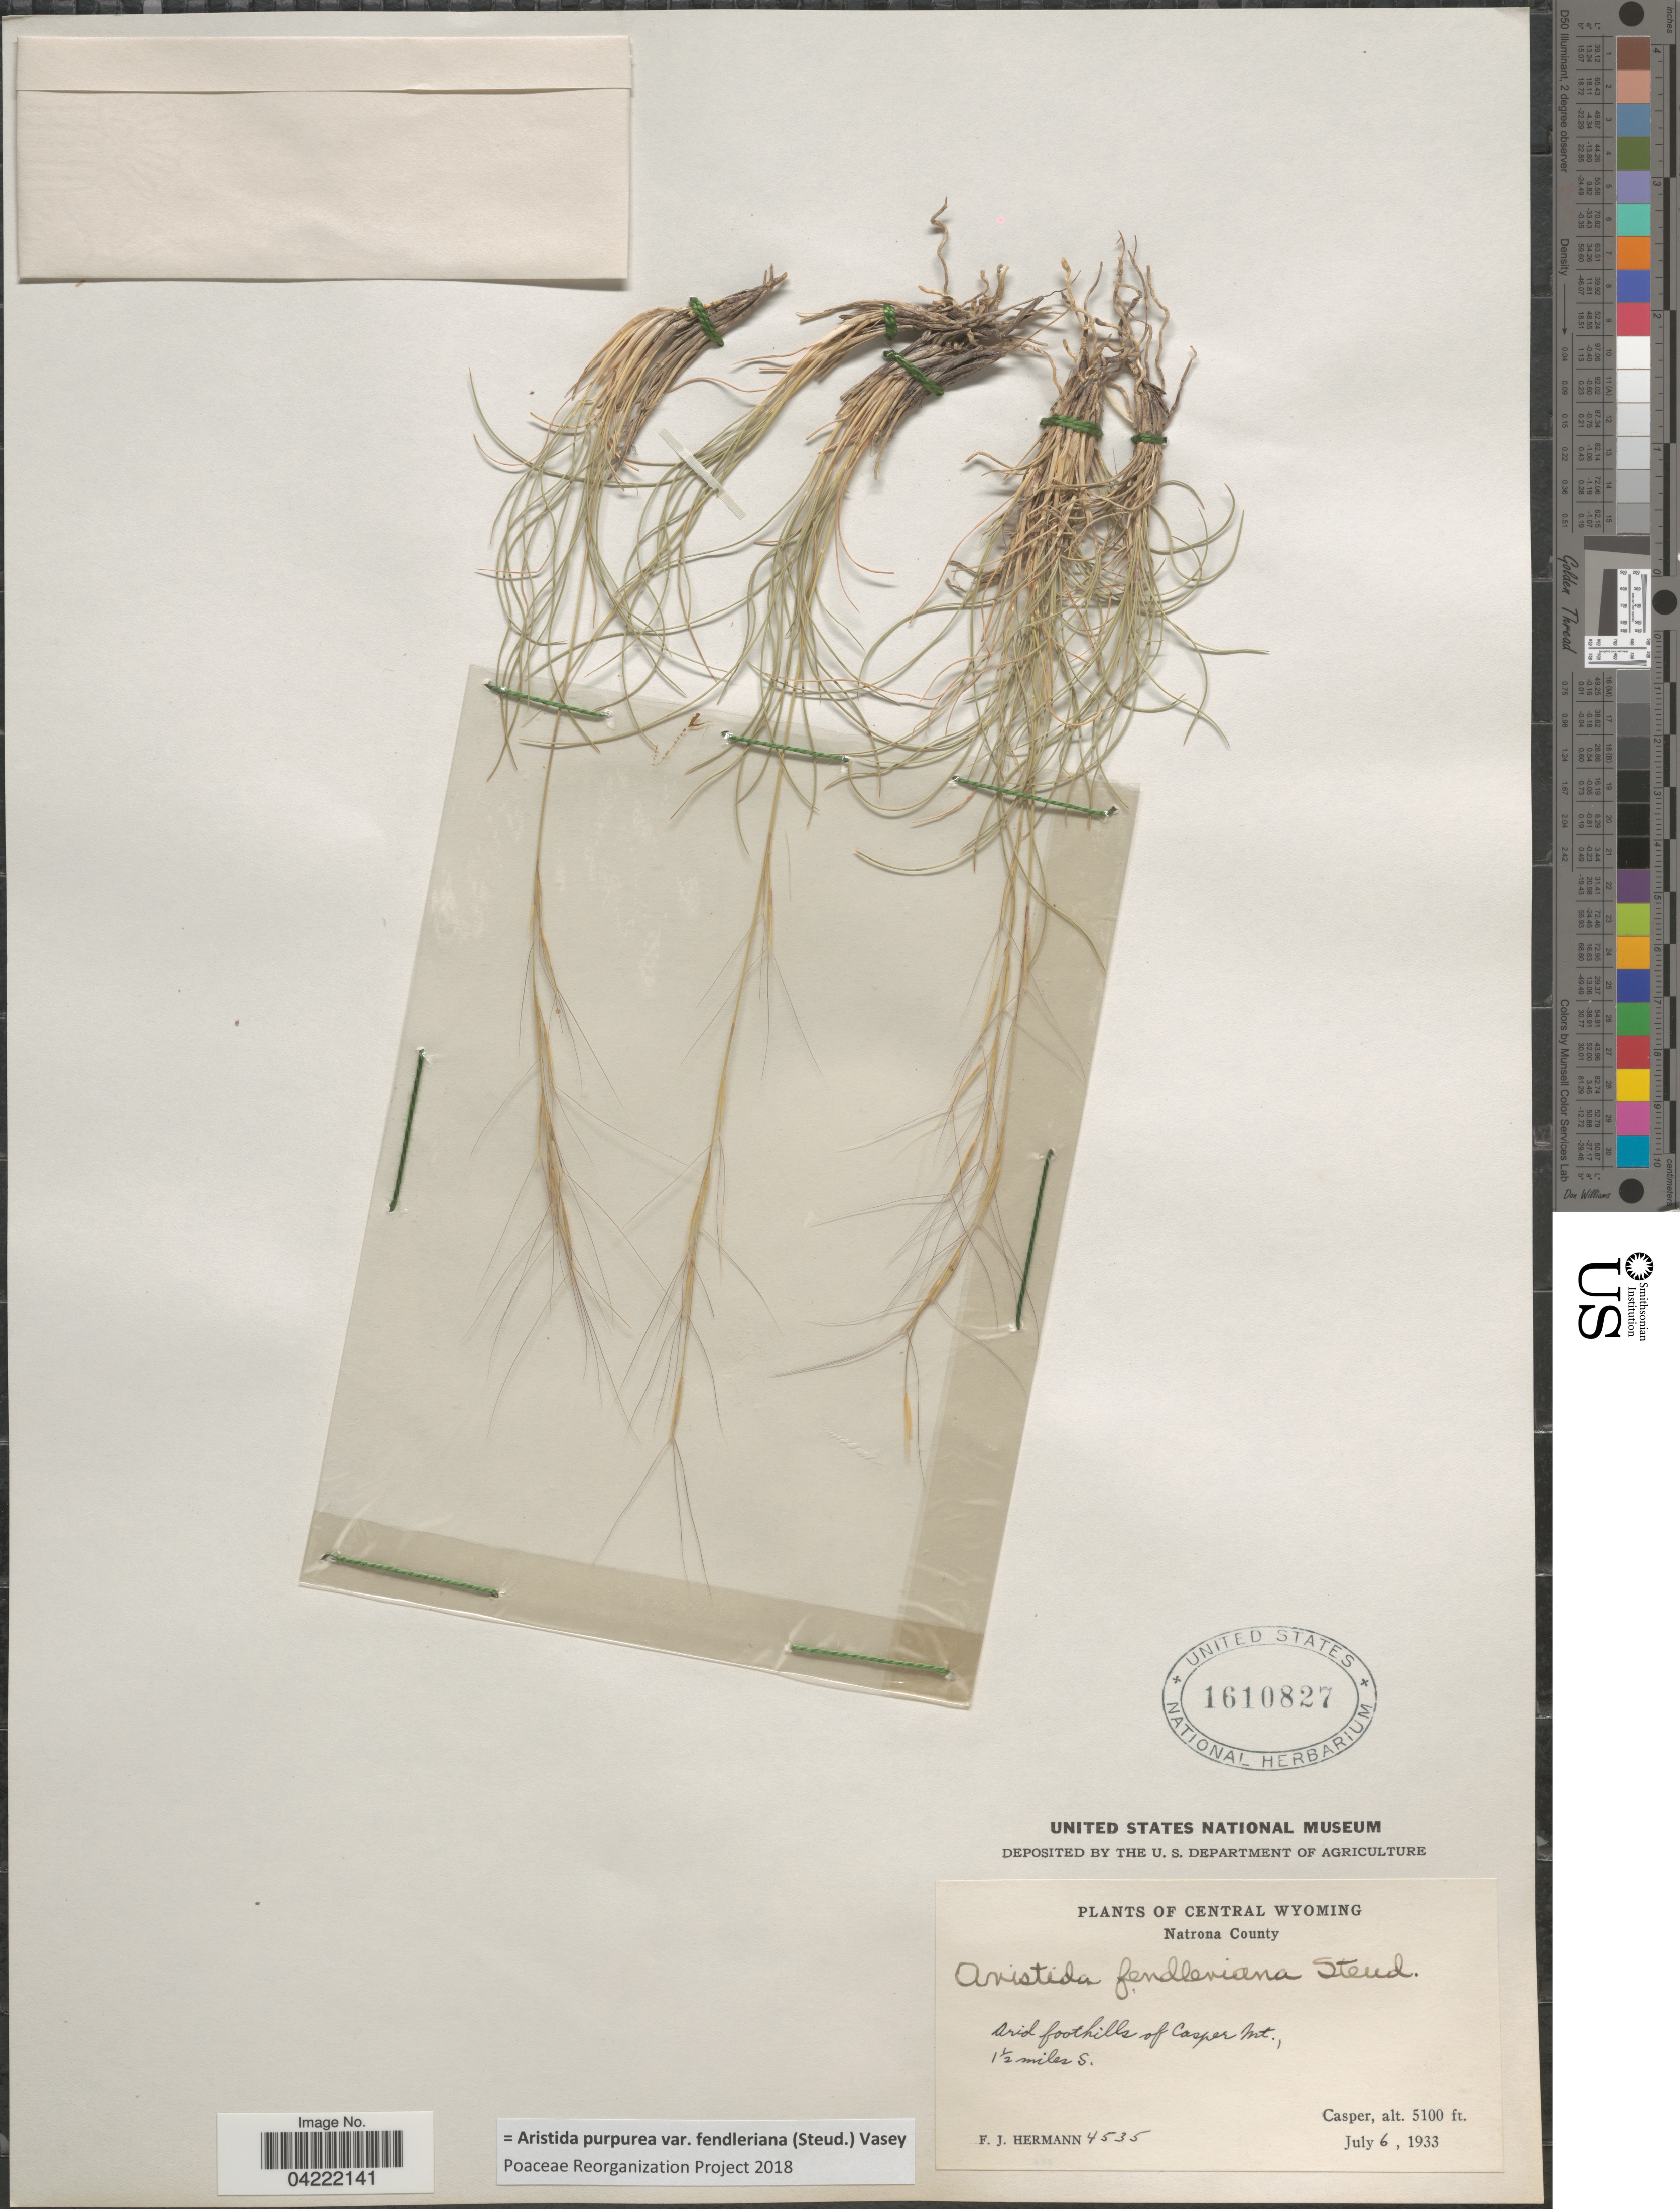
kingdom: Plantae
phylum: Tracheophyta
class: Liliopsida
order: Poales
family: Poaceae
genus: Aristida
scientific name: Aristida purpurea var. fendleriana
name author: (Steud.) Vasey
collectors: F. J. Hermann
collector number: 4535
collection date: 1933-07-06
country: United States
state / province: Wyoming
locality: Central Wyoming. Natrona County. Arid foothills of Casper Mt. 1 1/2 miles S. Casper.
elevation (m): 1554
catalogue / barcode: US 1610827